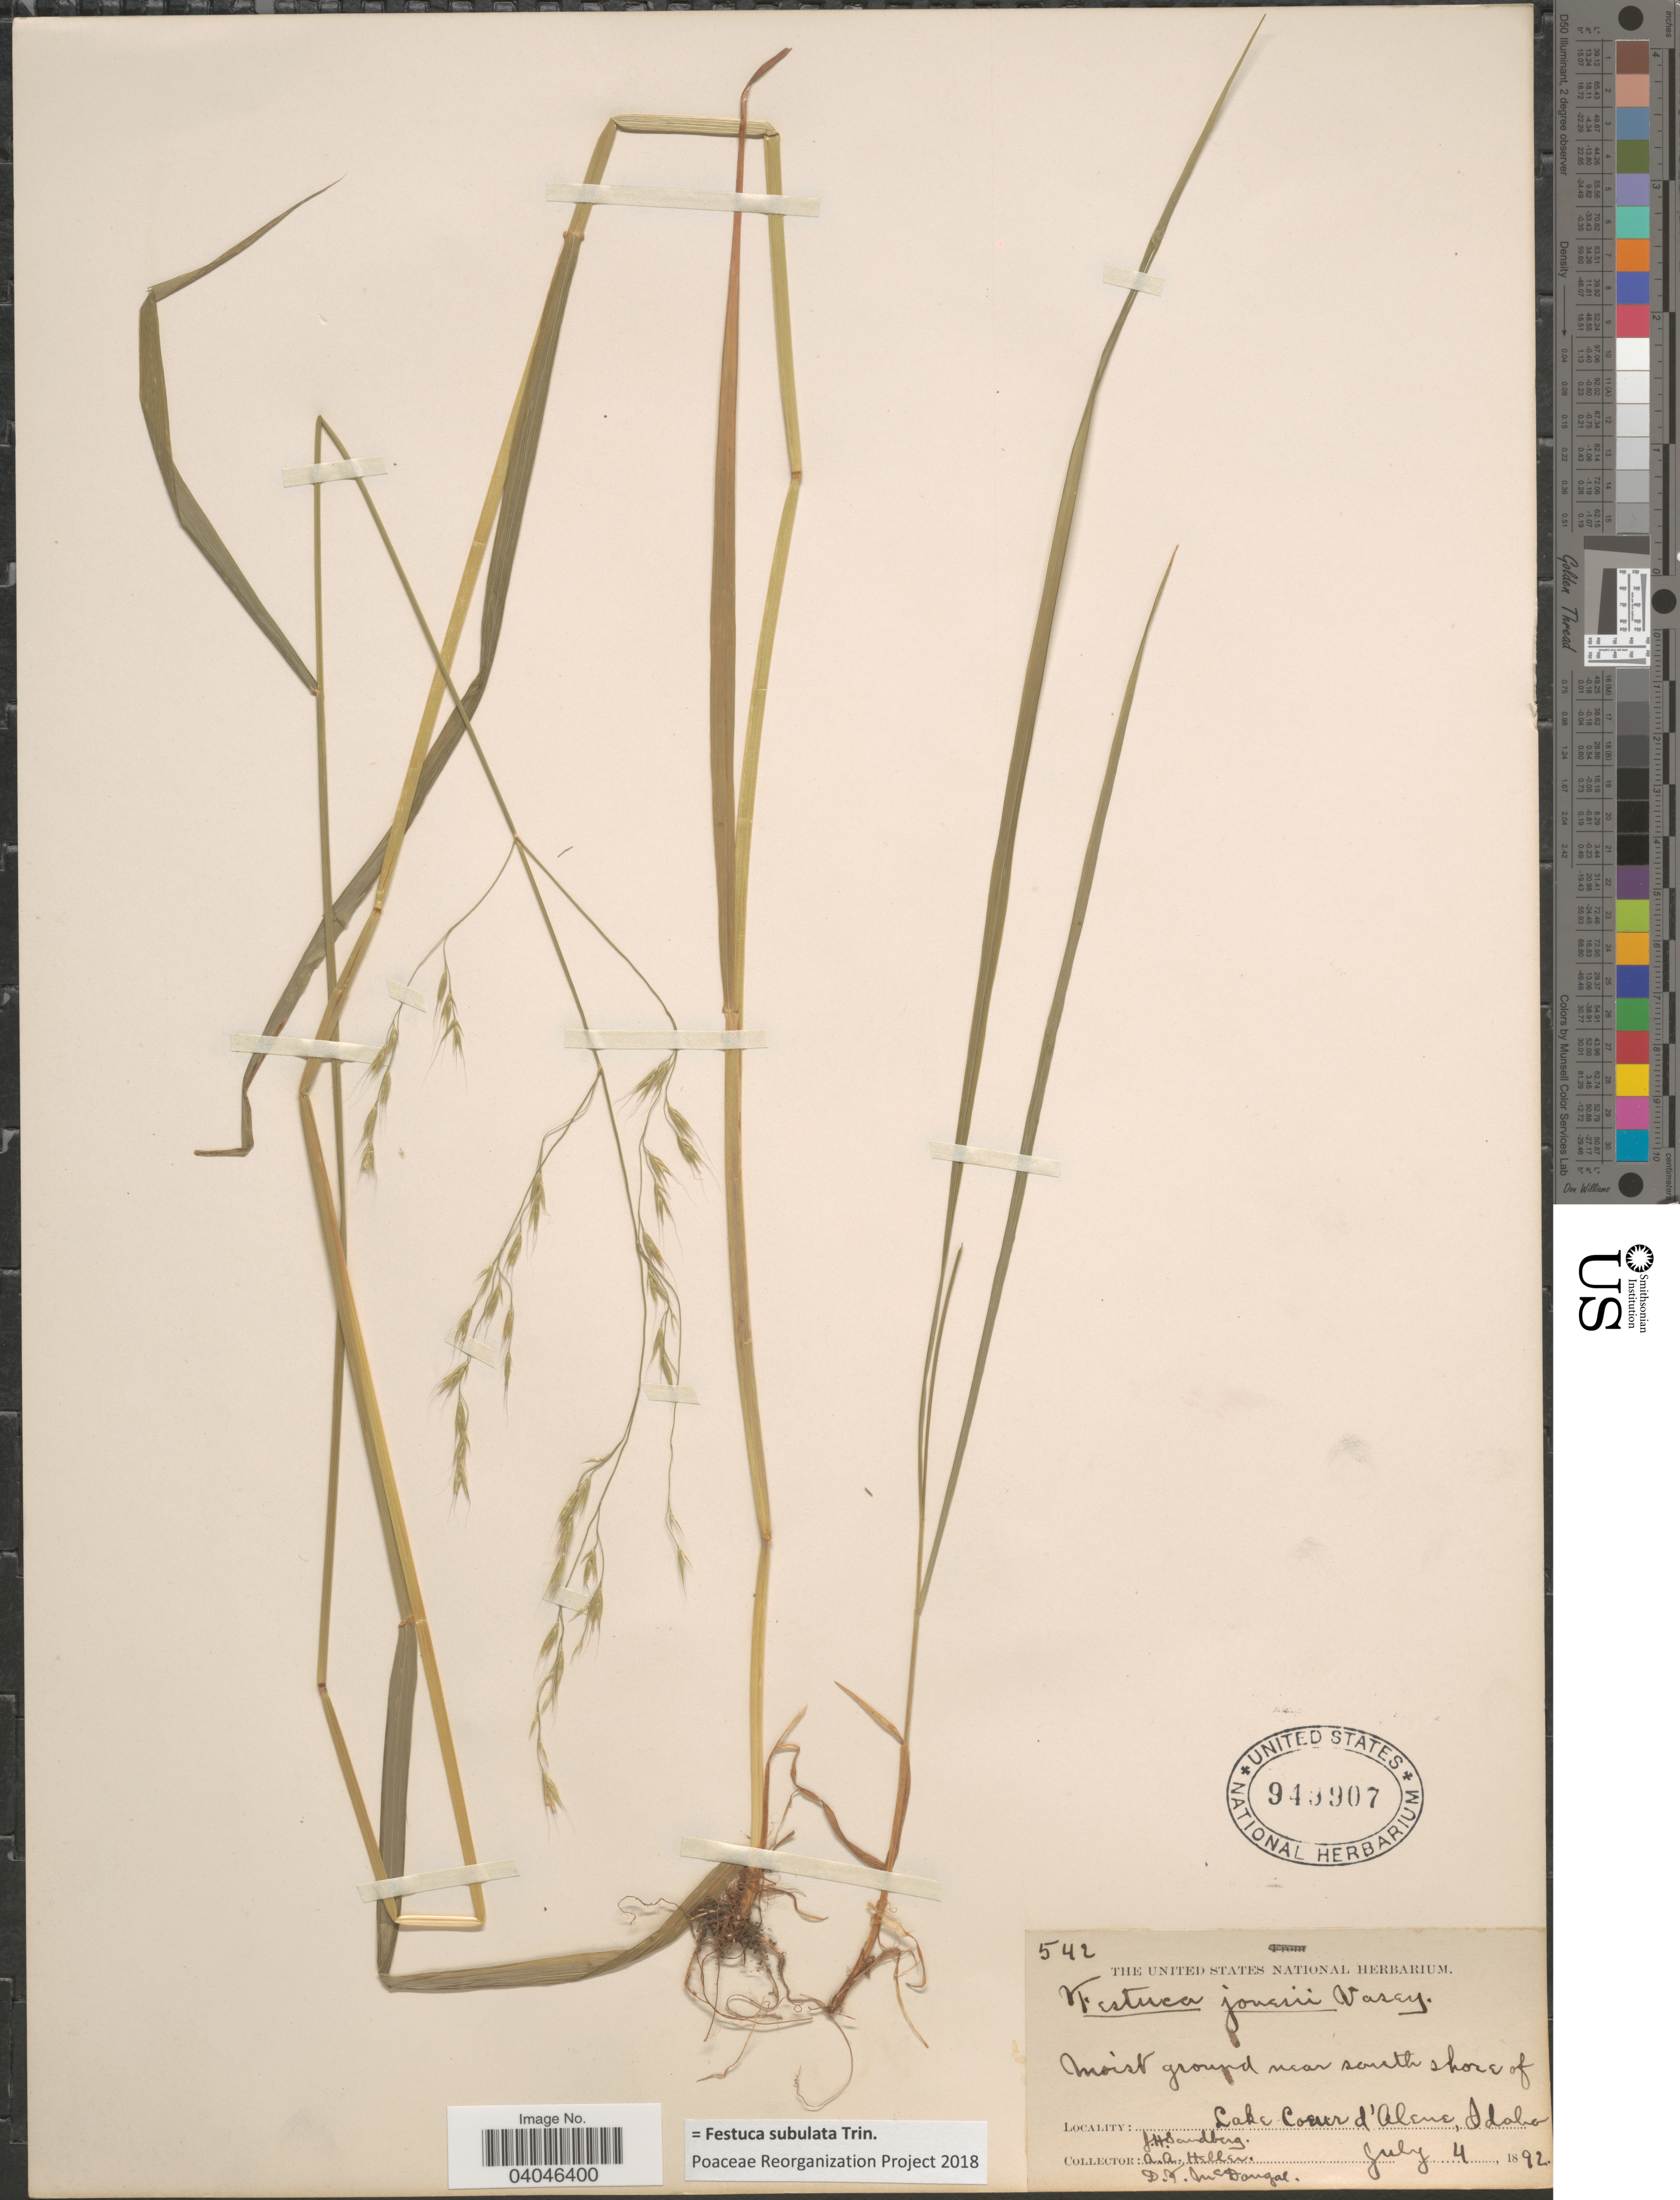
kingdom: Plantae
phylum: Tracheophyta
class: Liliopsida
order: Poales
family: Poaceae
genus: Festuca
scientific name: Festuca subulata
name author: Trin.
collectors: J. H. Sandberg, A. A. Heller & D. McDougal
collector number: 542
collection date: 1892-07-04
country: United States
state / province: Idaho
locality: Near south shore of Lake Coeur d' Alene.